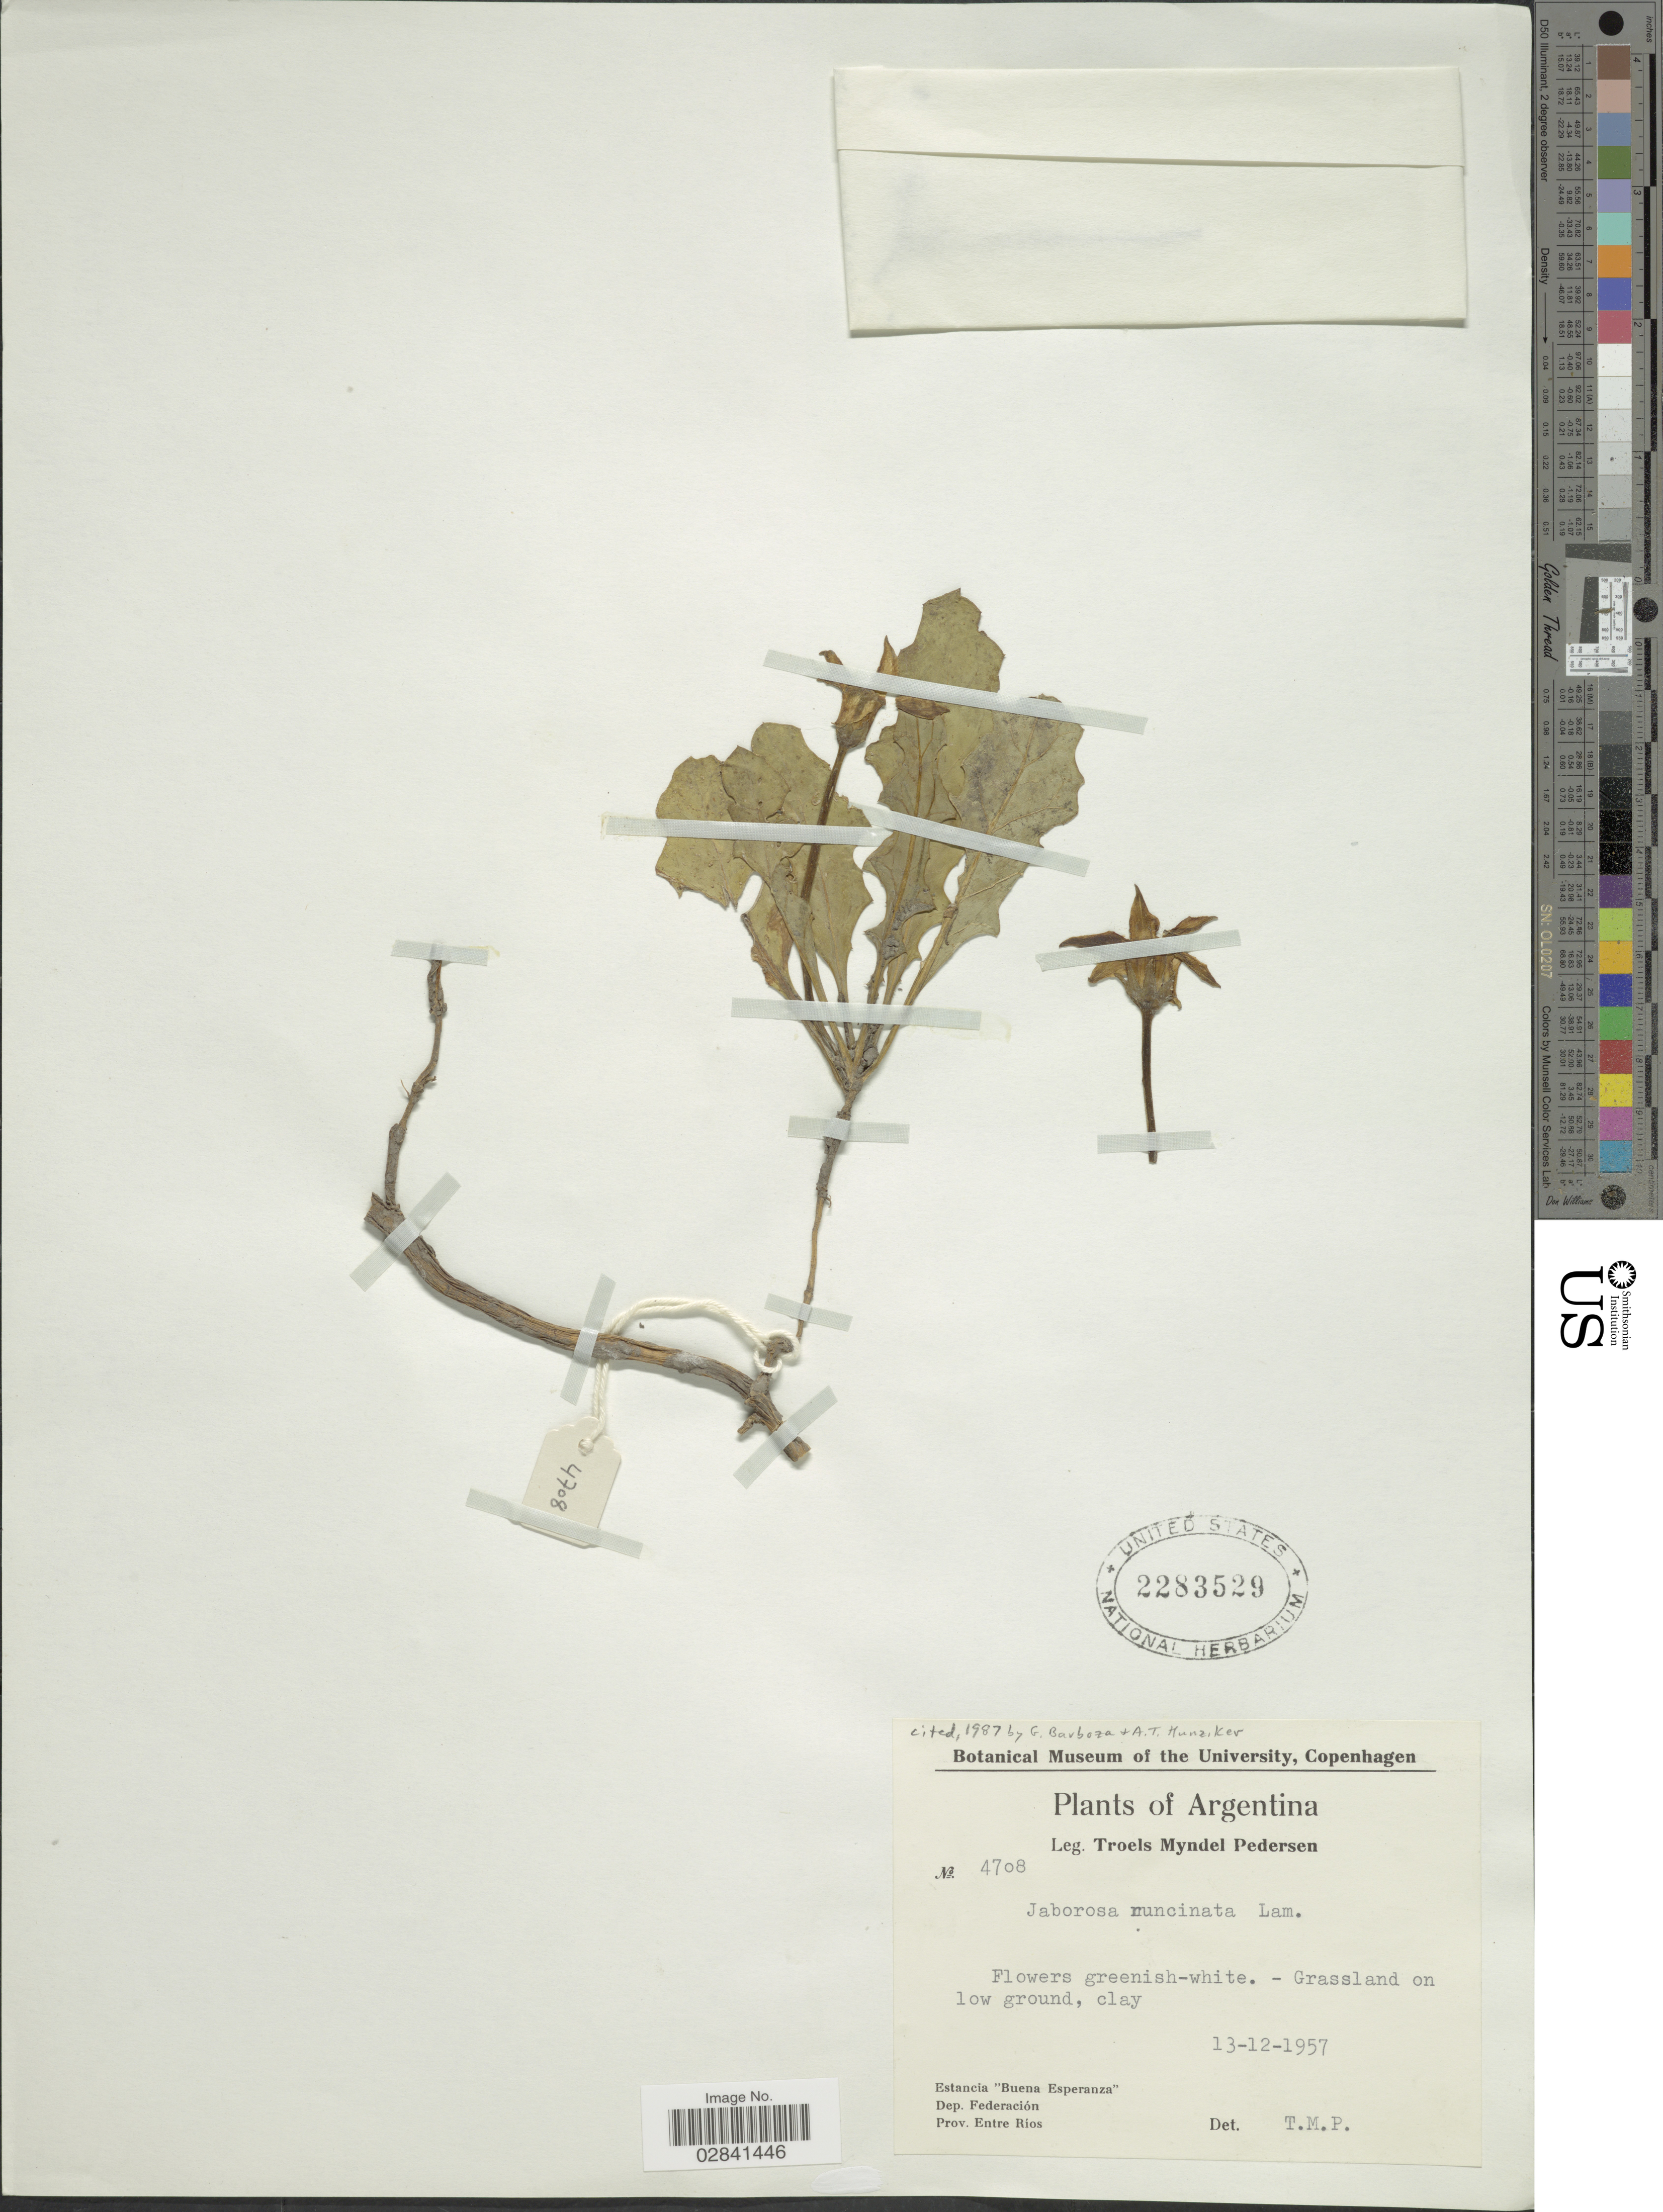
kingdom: Plantae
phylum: Tracheophyta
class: Magnoliopsida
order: Solanales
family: Solanaceae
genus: Jaborosa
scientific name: Jaborosa runcinata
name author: Lam.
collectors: T. Pederson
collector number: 4708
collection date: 1957-12-13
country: Argentina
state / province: Entre Rios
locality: Estancia "Buena Esperanza". Dep. Federación.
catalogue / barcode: US 2283529